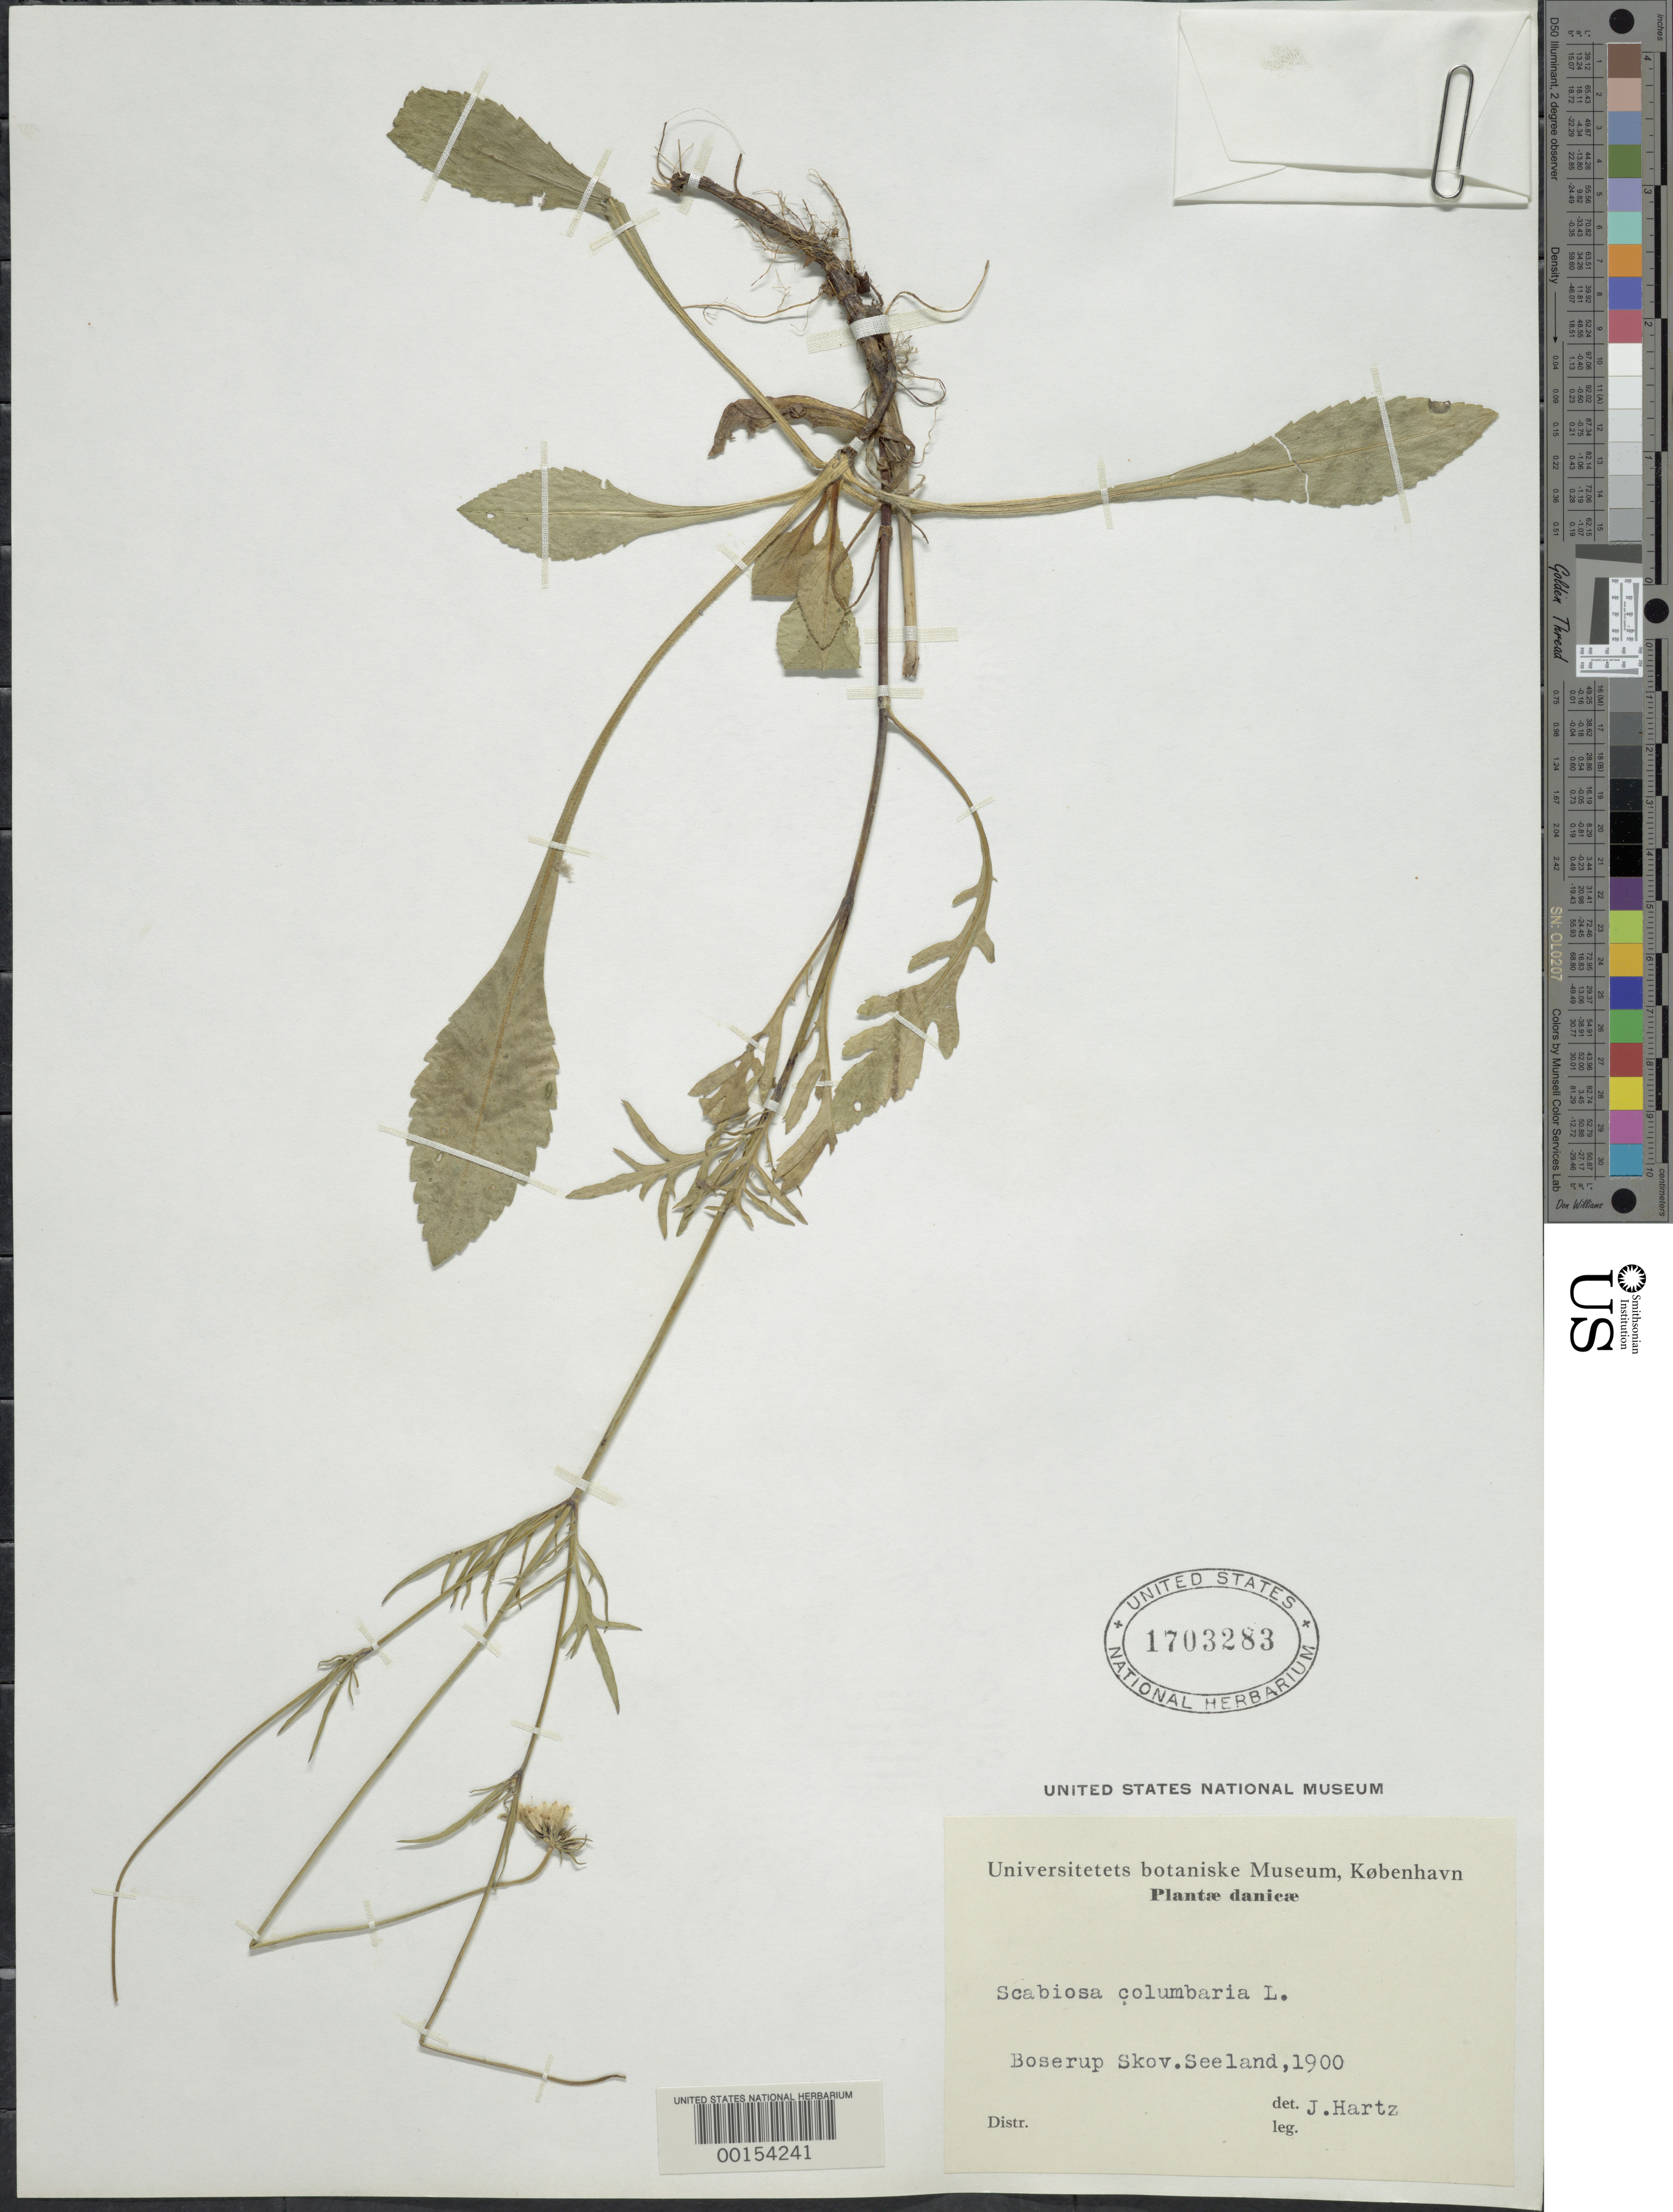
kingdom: Plantae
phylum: Tracheophyta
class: Magnoliopsida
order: Dipsacales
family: Caprifoliaceae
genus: Scabiosa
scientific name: Scabiosa columbaria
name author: L.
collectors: J. Hartz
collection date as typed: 1900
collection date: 1900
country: Denmark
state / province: Sjæland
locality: Boserup Skov, Seeland. Roskilde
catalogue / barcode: US 1703283